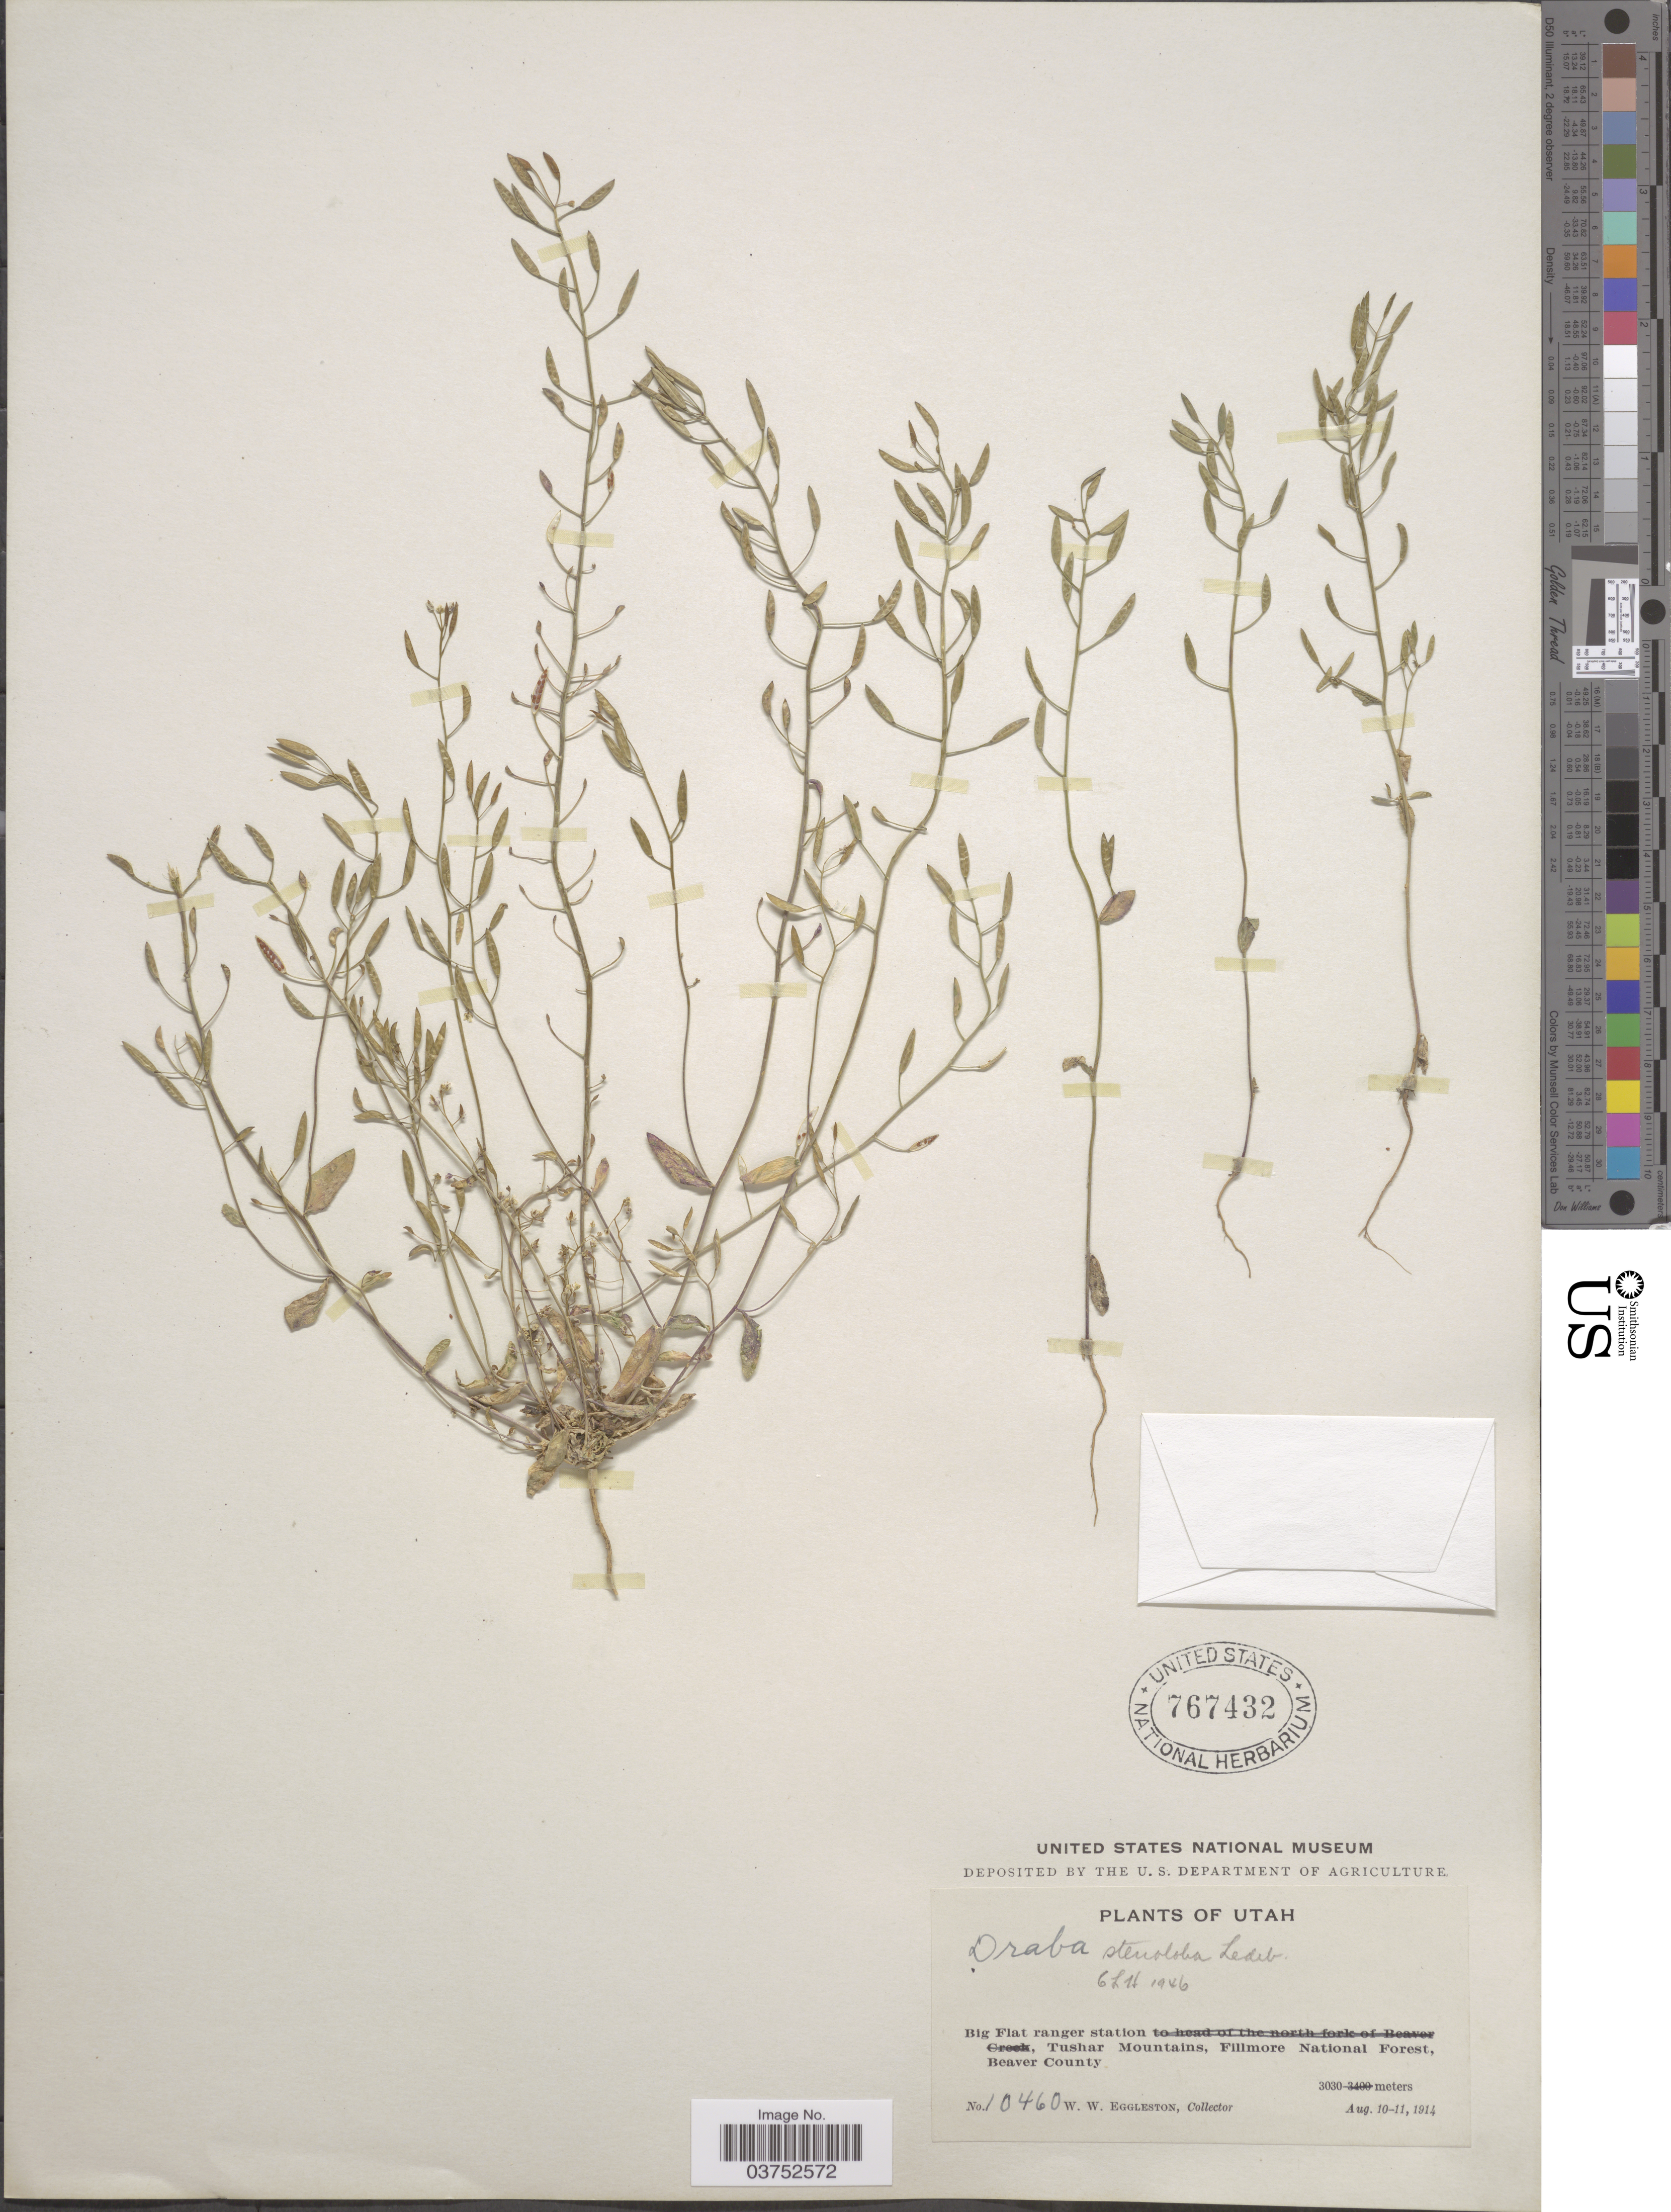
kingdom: Plantae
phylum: Tracheophyta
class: Magnoliopsida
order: Brassicales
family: Brassicaceae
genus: Draba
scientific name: Draba stenoloba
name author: Ledeb.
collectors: W. W. Eggleston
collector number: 10460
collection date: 1914-08-10/1914-08-11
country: United States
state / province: Utah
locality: Big Flat ranger station, Tushar Mountains, Fillmore National Forest, Beaver County.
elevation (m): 3030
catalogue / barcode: US 767432